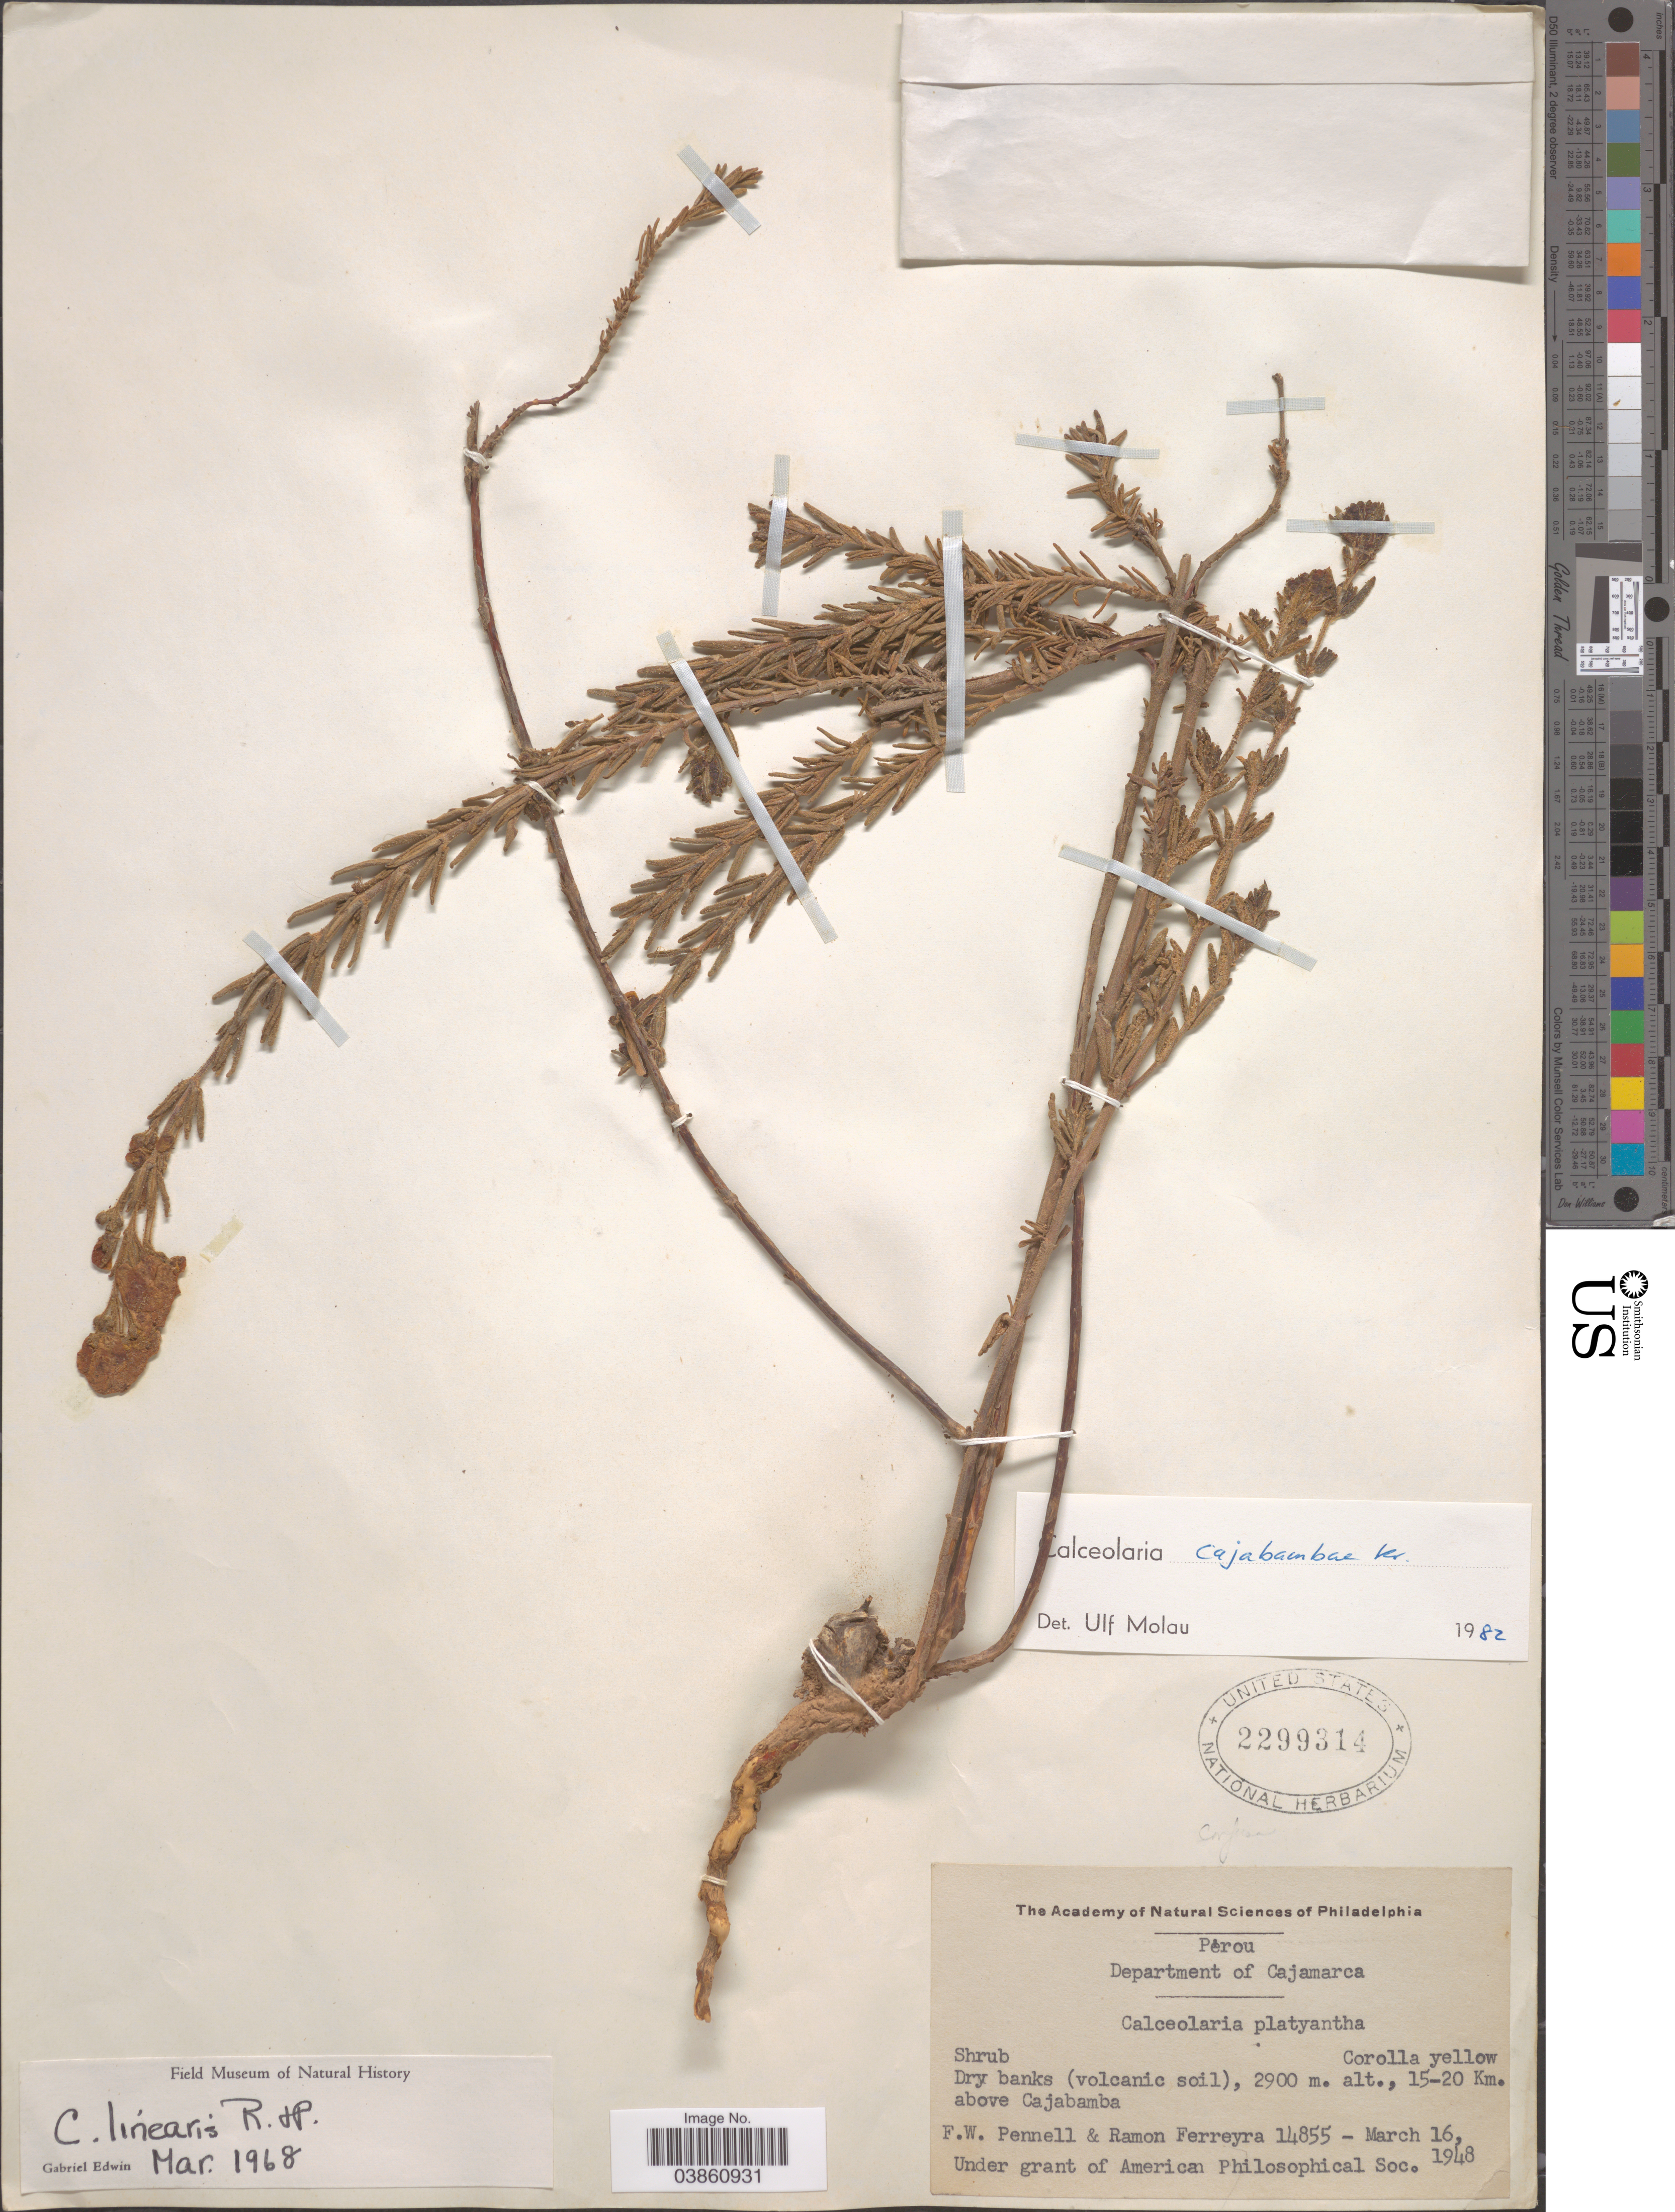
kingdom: Plantae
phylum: Tracheophyta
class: Magnoliopsida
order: Lamiales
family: Calceolariaceae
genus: Calceolaria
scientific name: Calceolaria cajabambae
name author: Kraenzl.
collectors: F. W. Pennell & R. A. Ferreyra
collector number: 14855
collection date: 1948-03-16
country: Peru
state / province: Cajamarca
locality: Department of Cajamarca. 15-20 Km. above Cajabamba.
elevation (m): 2900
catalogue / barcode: US 2299314